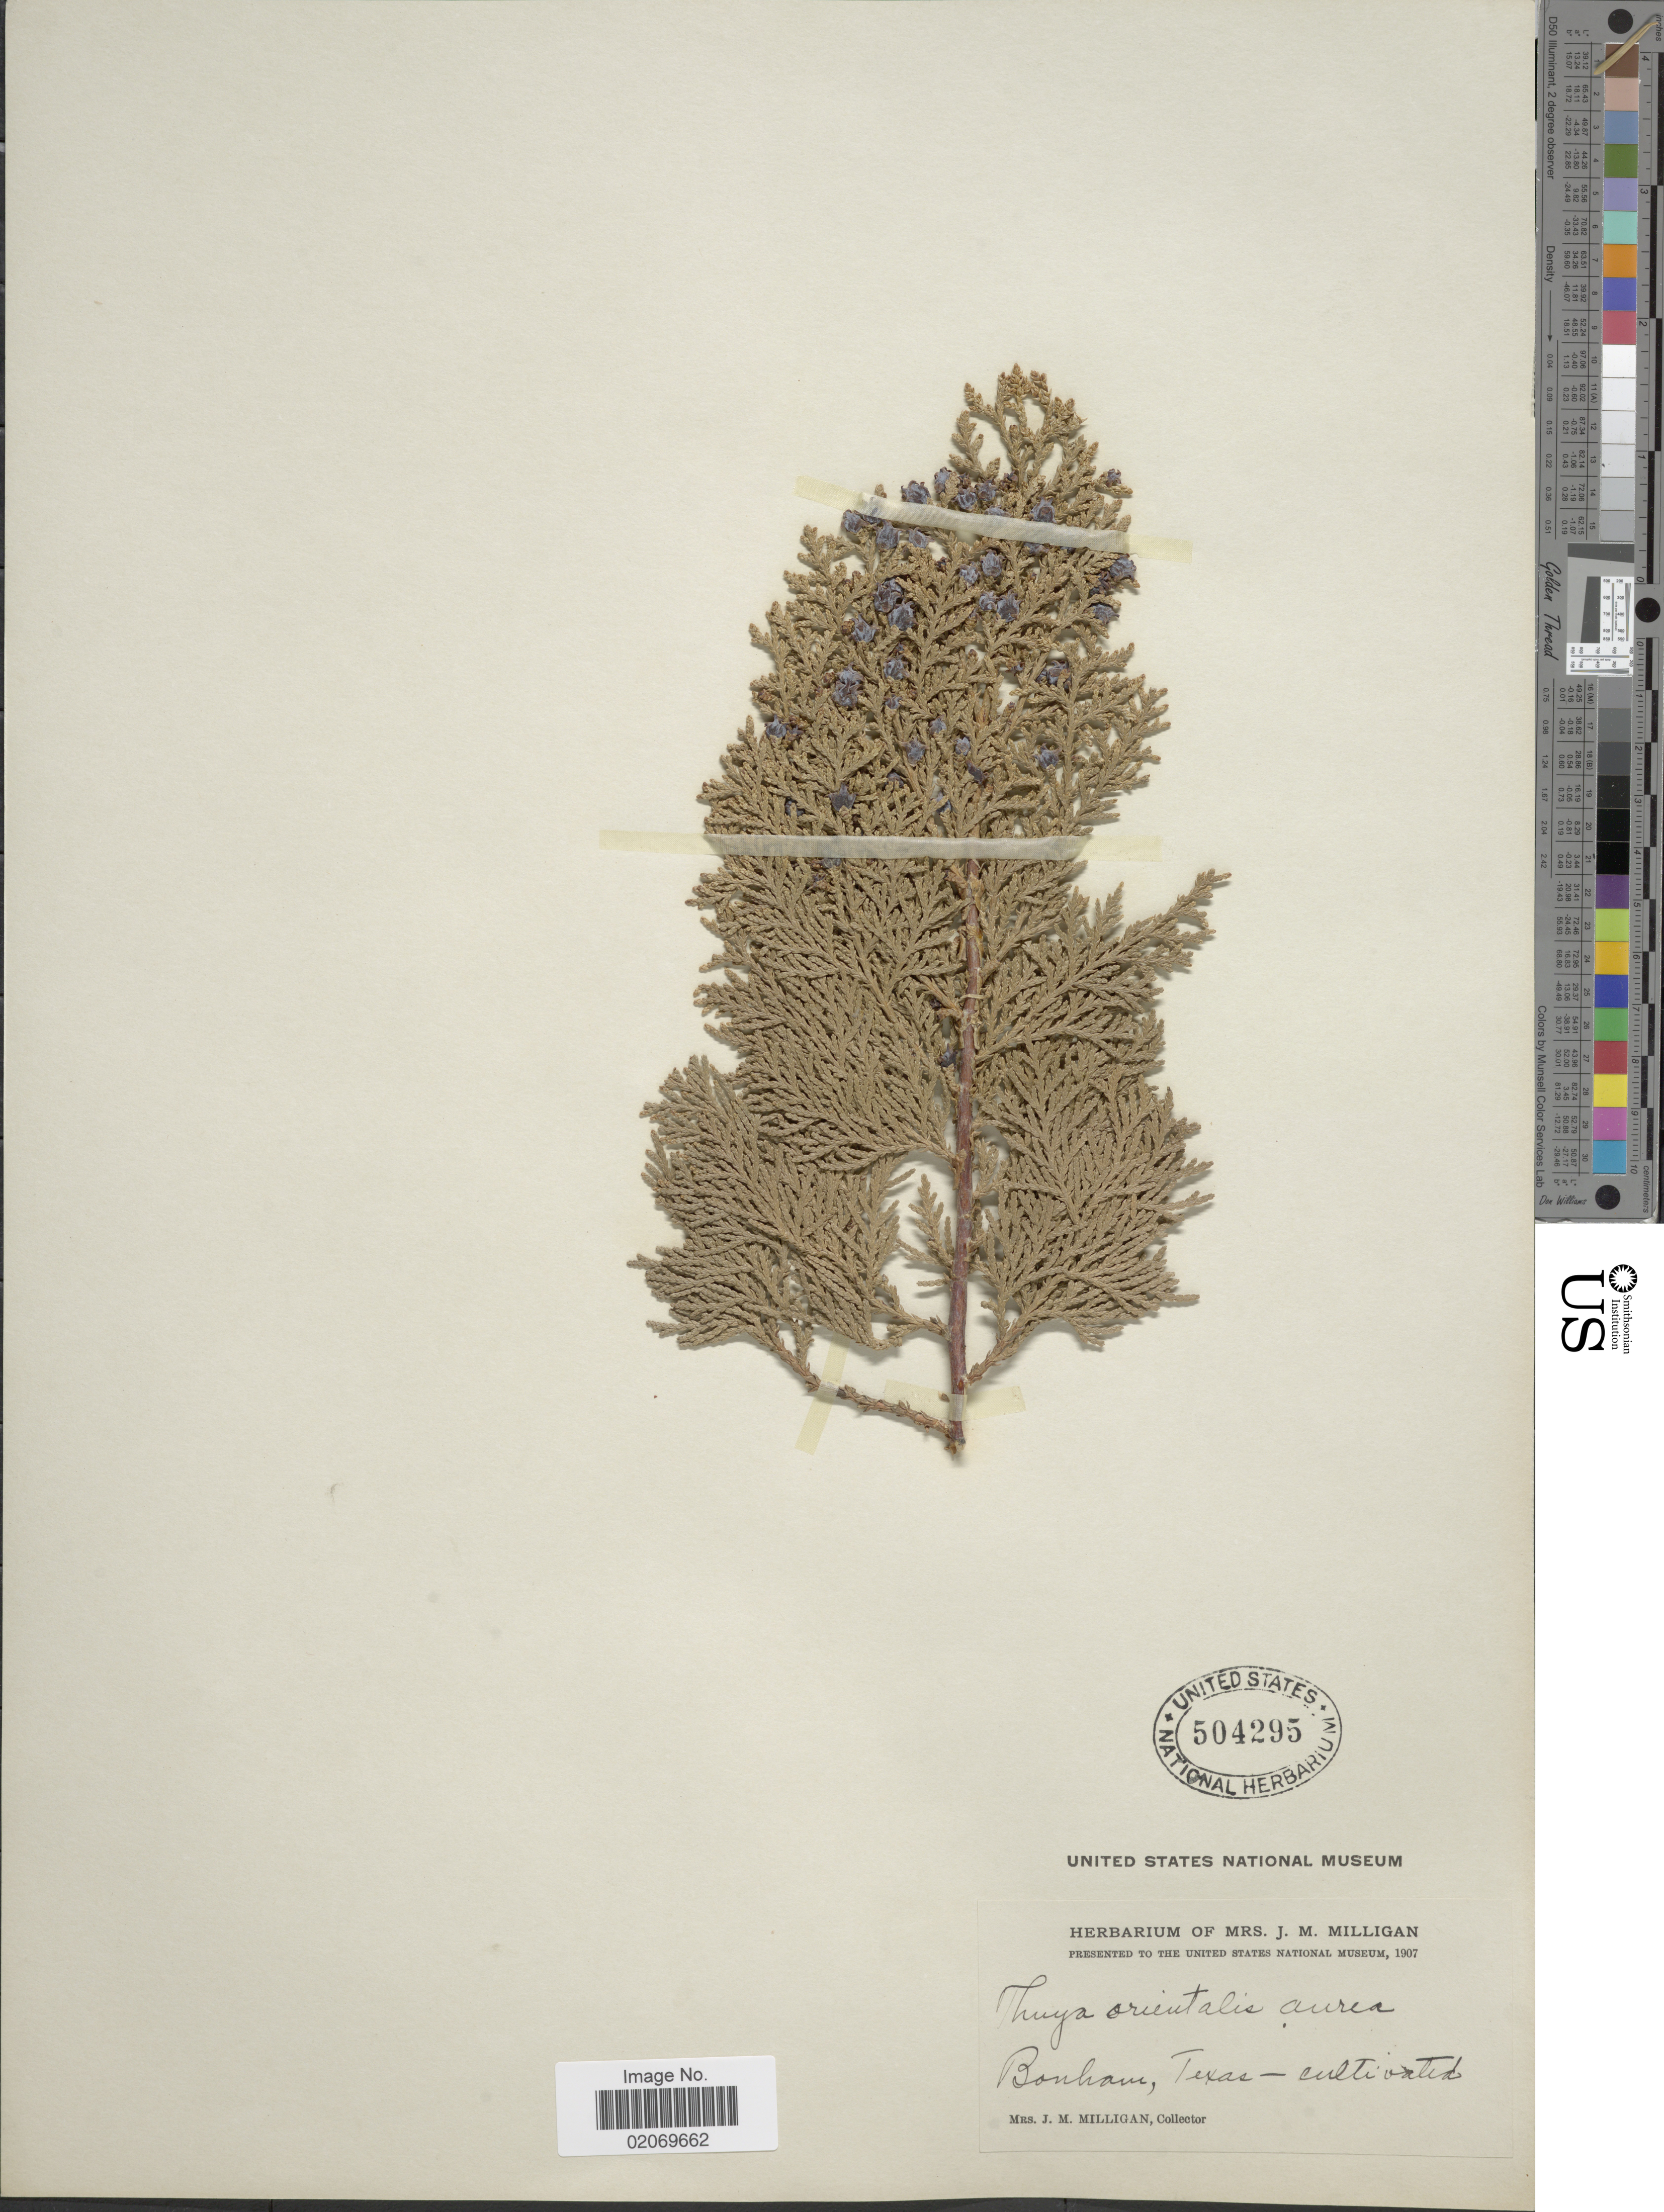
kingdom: Plantae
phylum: Tracheophyta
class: Pinopsida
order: Pinales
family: Cupressaceae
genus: Thuja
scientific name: Thuja orientalis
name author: L.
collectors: J. Milligan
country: United States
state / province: Texas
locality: Bonham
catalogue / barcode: US 504295